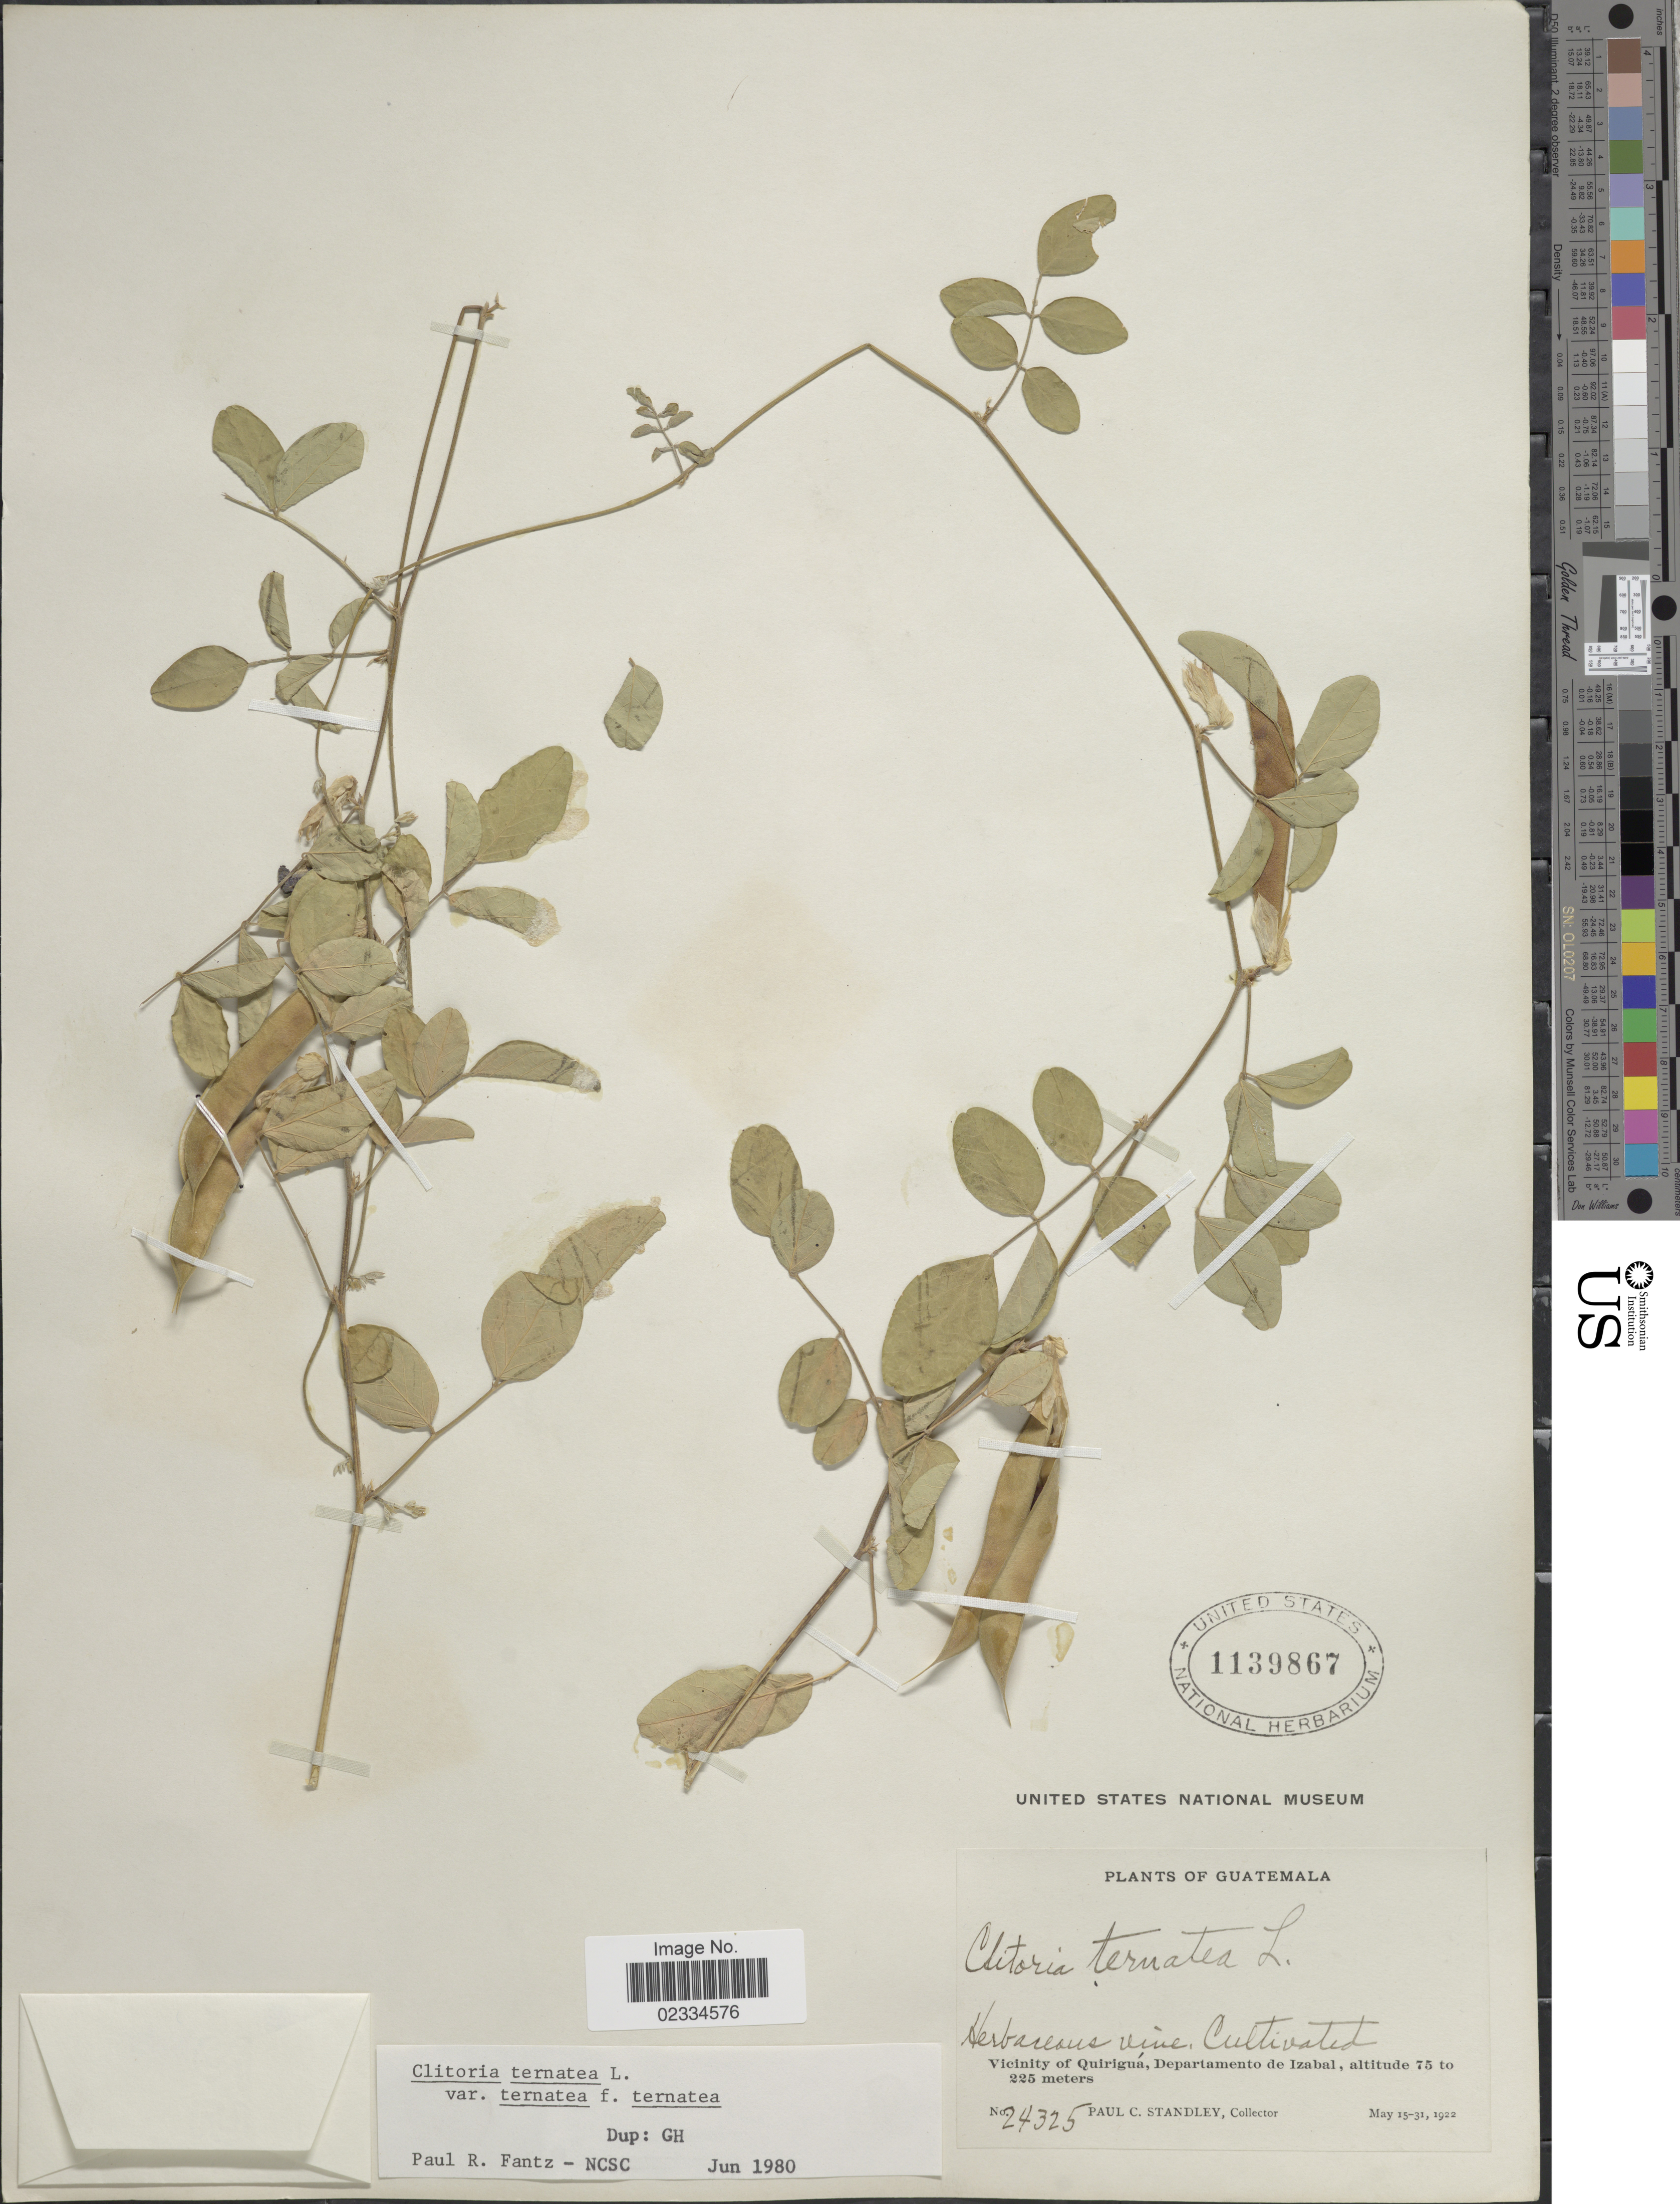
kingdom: Plantae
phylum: Tracheophyta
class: Magnoliopsida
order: Fabales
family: Fabaceae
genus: Clitoria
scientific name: Clitoria ternatea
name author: L.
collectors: P. C. Standley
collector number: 24325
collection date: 1922-05-15/1922-05-31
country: Guatemala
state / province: Izabal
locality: Vicinity of Quirigua, Departamento de Izabal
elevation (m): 75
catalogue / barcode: US 1139867